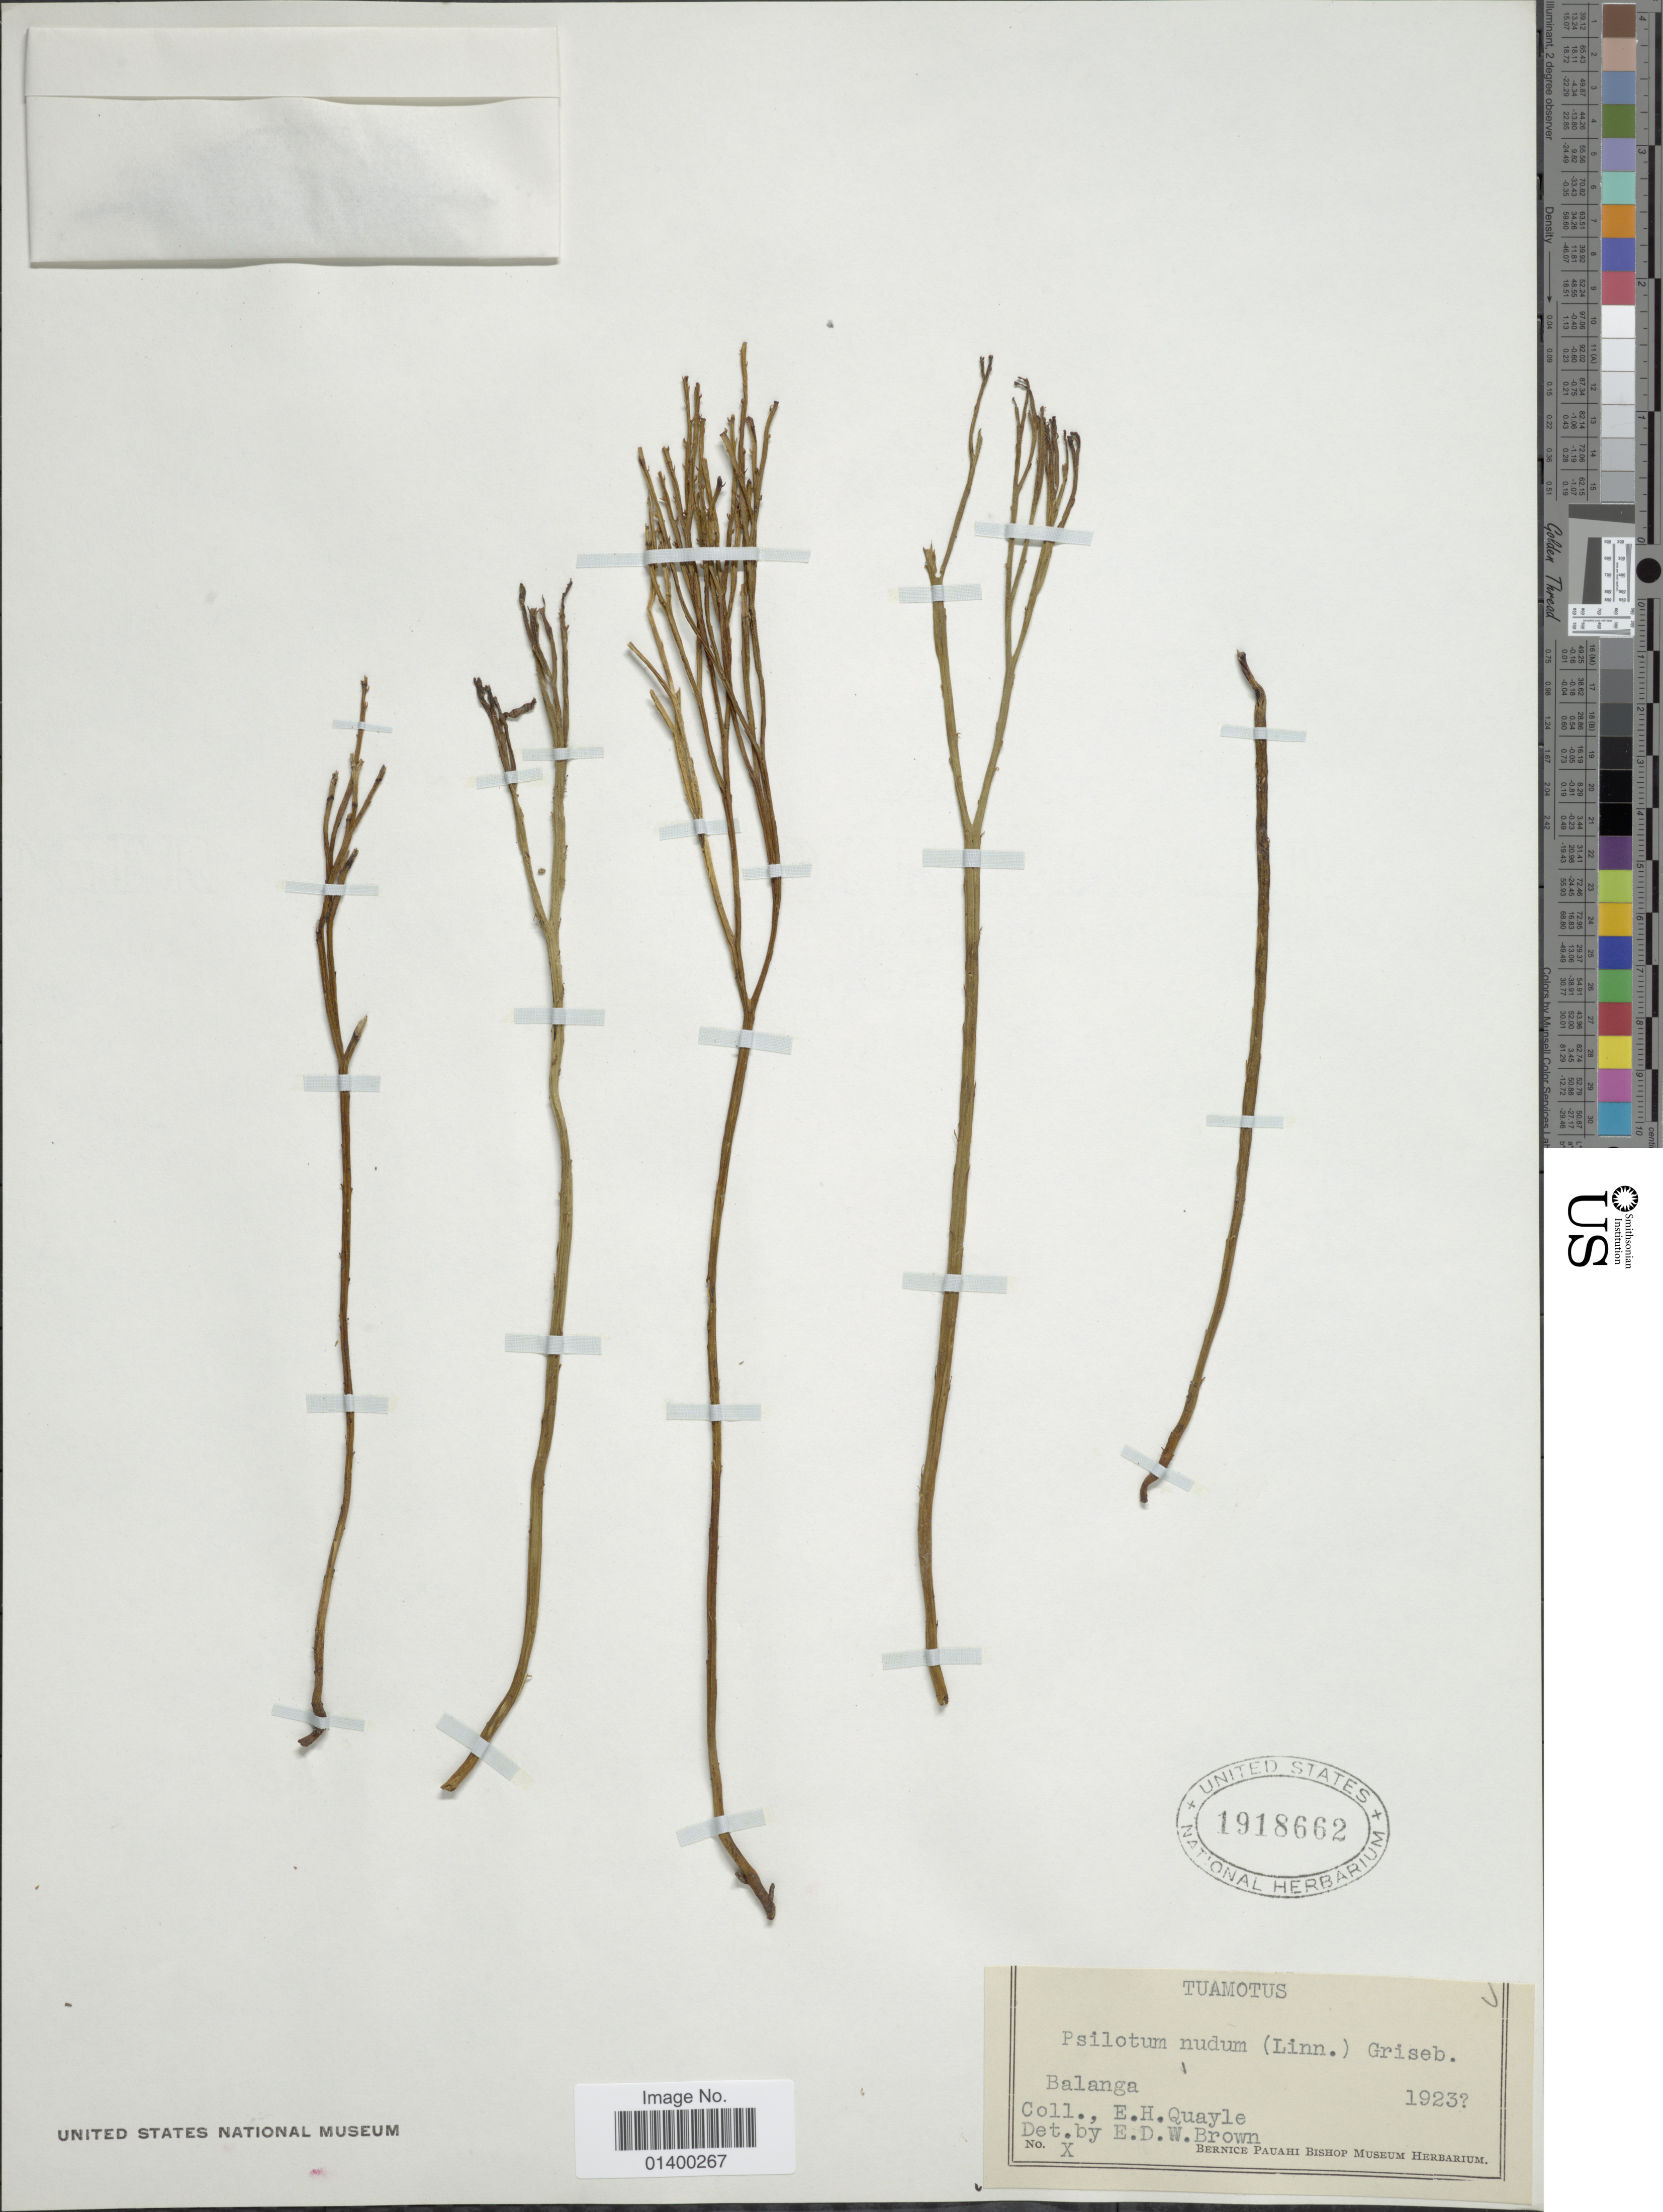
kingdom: Plantae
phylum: Tracheophyta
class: Polypodiopsida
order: Psilotales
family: Psilotaceae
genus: Psilotum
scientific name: Psilotum nudum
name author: (L.) P. Beauv.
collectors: E. Quayle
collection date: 1923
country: French Polynesia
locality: Tuamotus, Balanga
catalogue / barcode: US 1918662